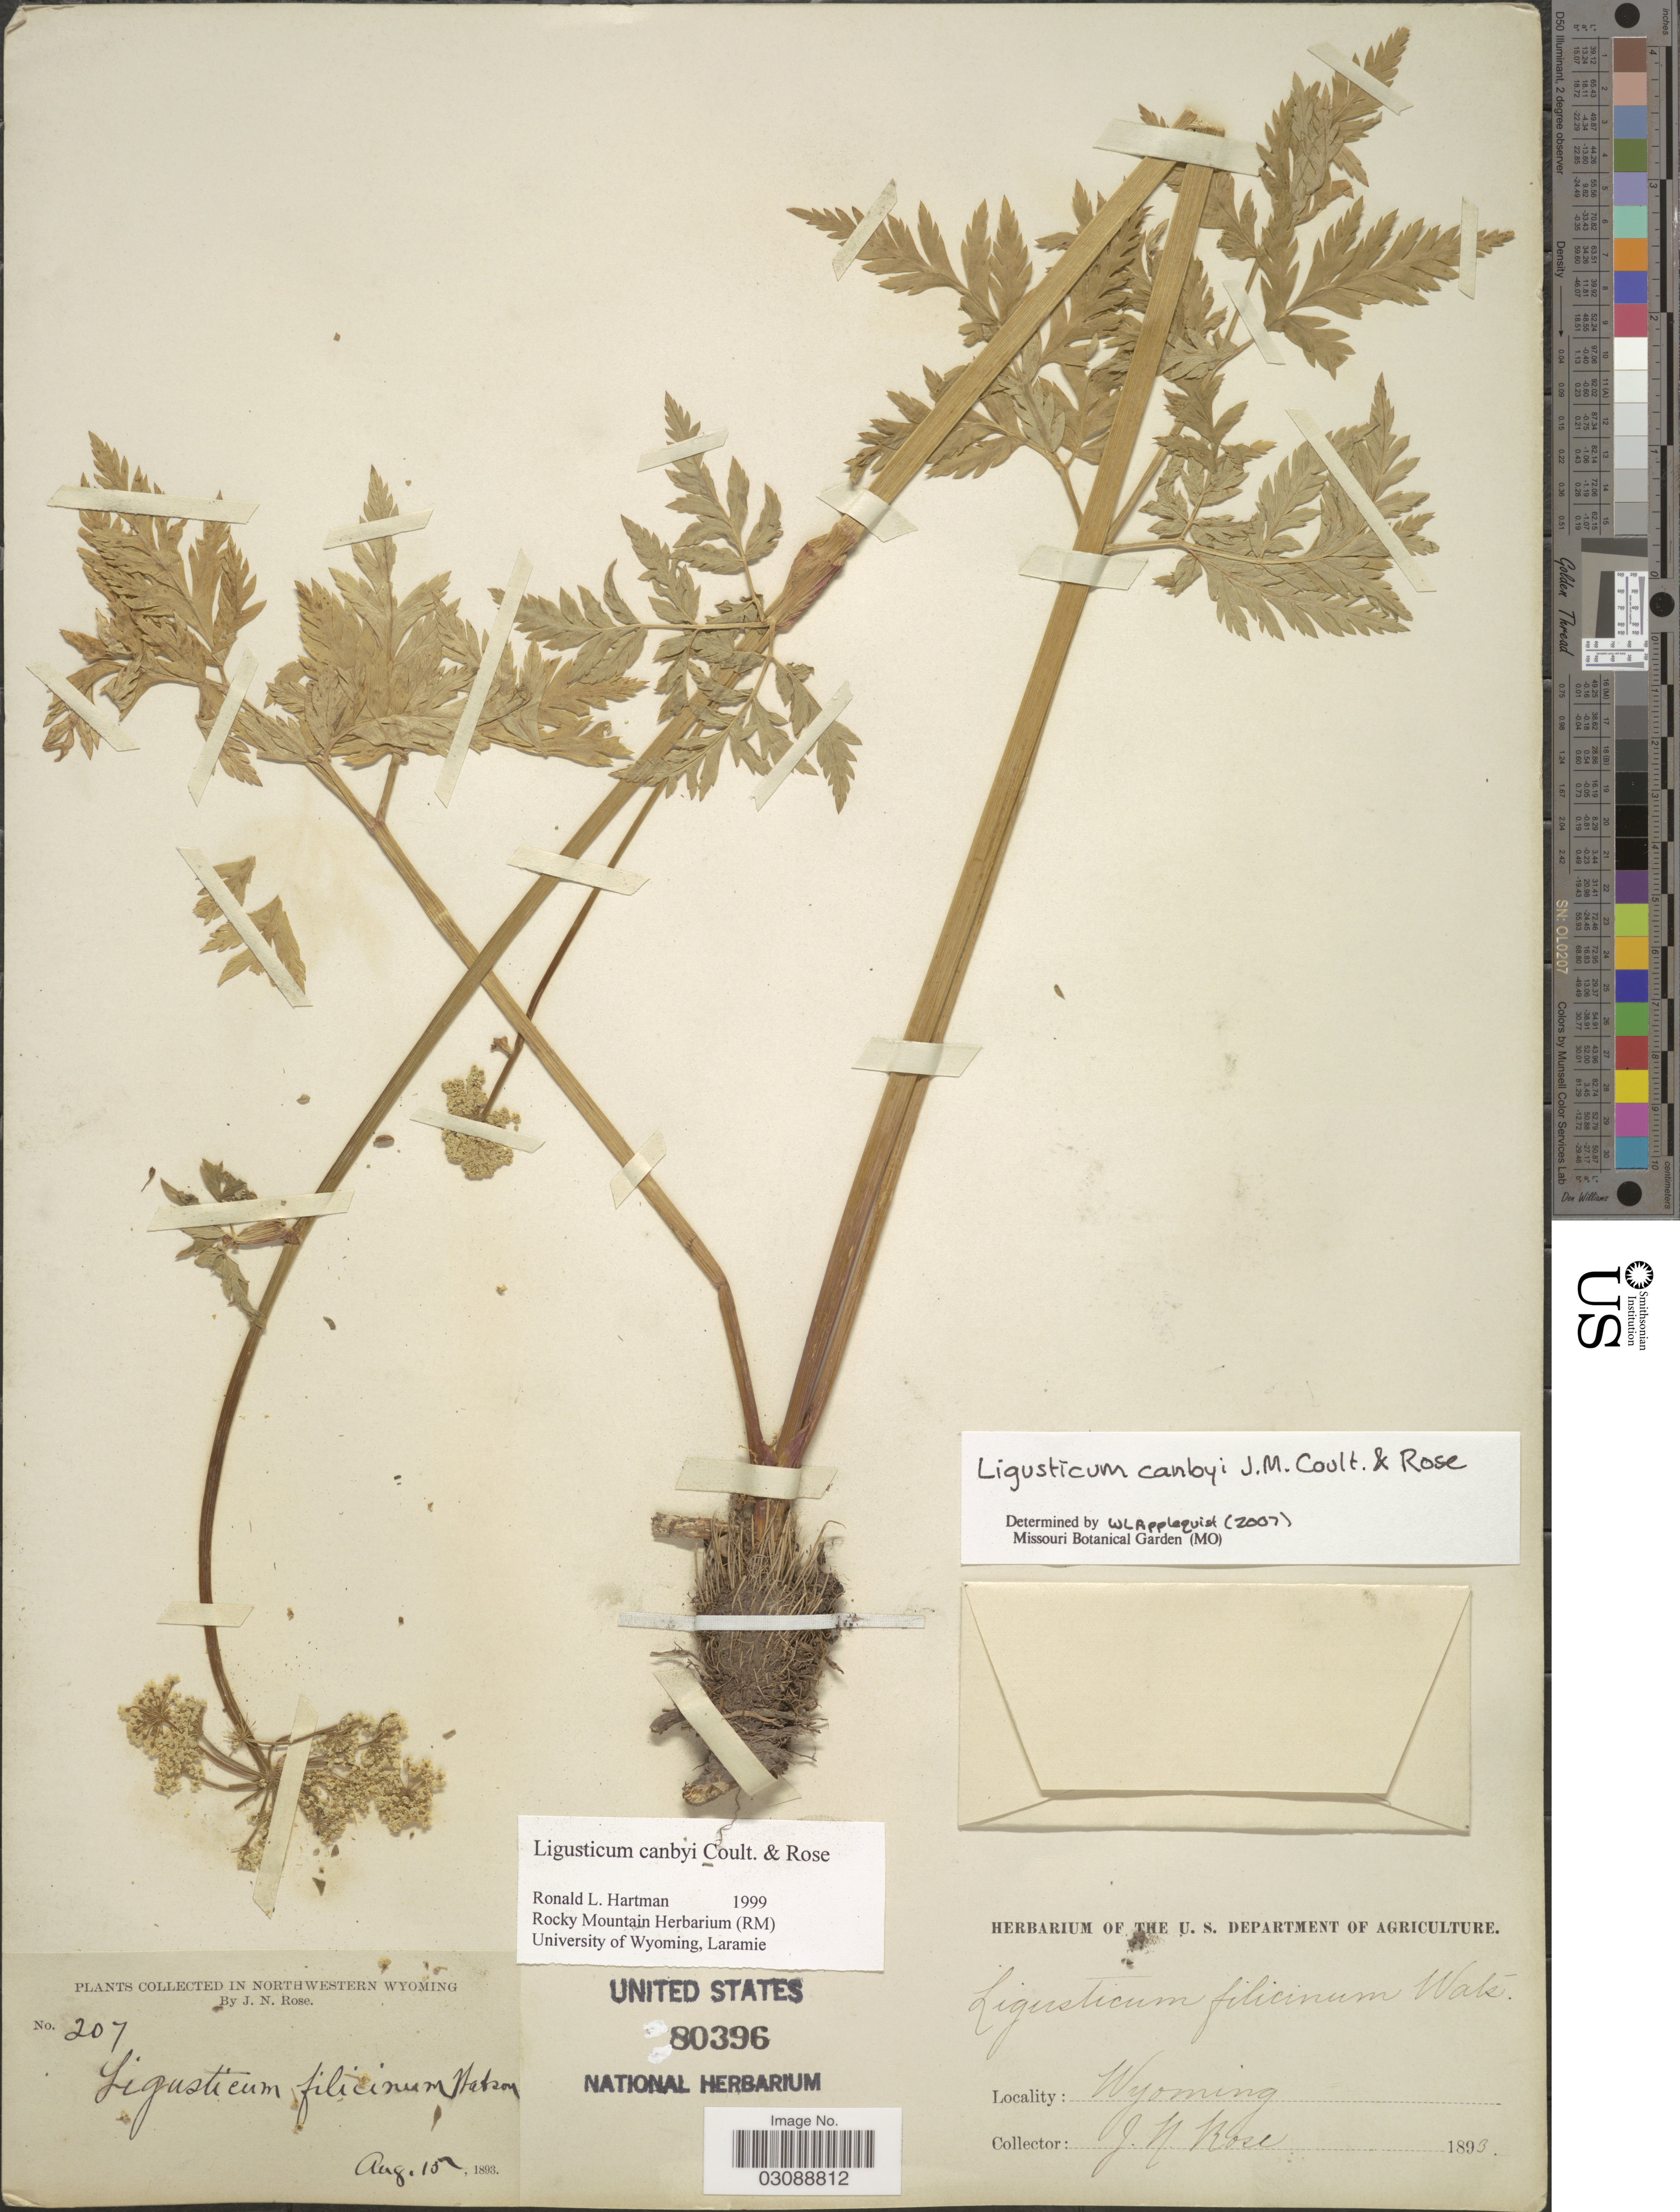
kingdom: Plantae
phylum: Tracheophyta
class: Magnoliopsida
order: Apiales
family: Apiaceae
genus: Ligusticum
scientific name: Ligusticum canbyi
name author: J.M. Coult. & Rose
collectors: J. N. Rose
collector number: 207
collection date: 1893-08-15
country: United States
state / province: Wyoming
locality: Northwestern Wyoming.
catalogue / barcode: US 80396